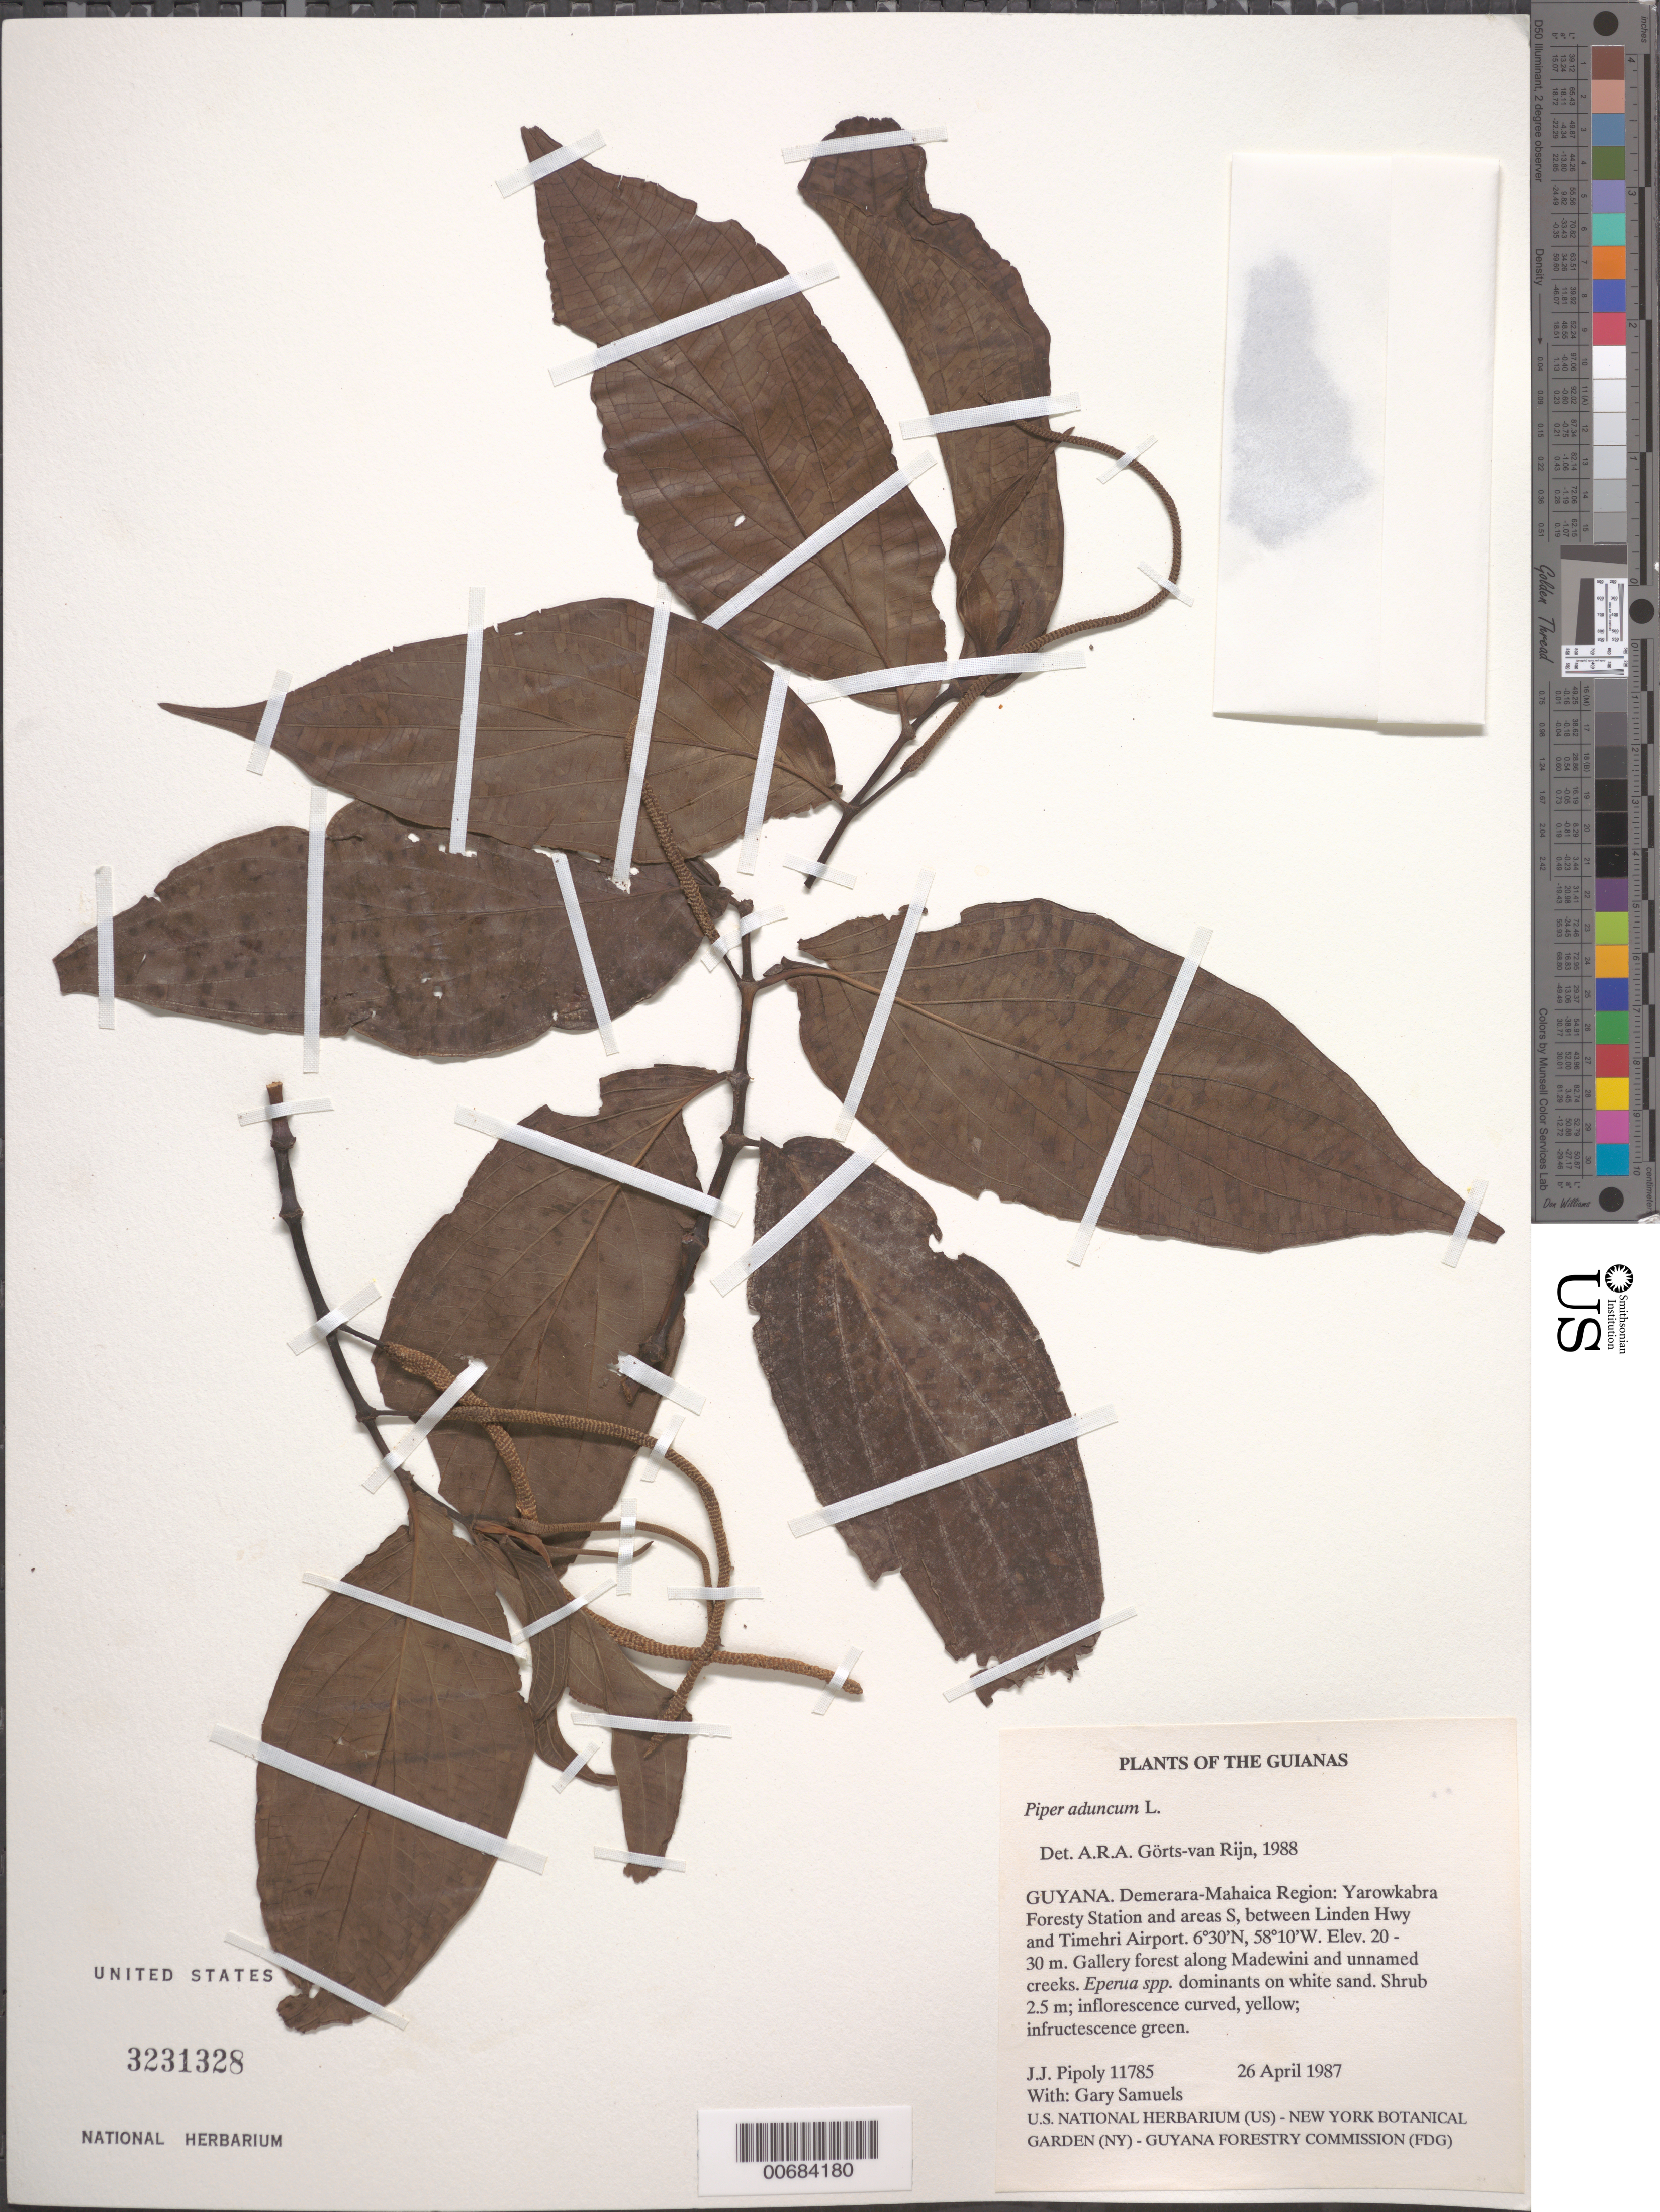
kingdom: Plantae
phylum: Tracheophyta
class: Magnoliopsida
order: Piperales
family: Piperaceae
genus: Piper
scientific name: Piper aduncum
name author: L.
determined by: Görts-van Rijn, A. R. A.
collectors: J. J. Pipoly & G. Bacchus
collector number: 11785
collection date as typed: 26 April 1987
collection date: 1987-04-26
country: Guyana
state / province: Demerara-Mahaica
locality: Yarowkabra Forestry Station and areas S, between Linden Hwy and Timehri Airport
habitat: Gallery forest along Madewini and unnamed creeks. Eperua spp. dominants on white sand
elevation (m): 20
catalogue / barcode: US 3231328